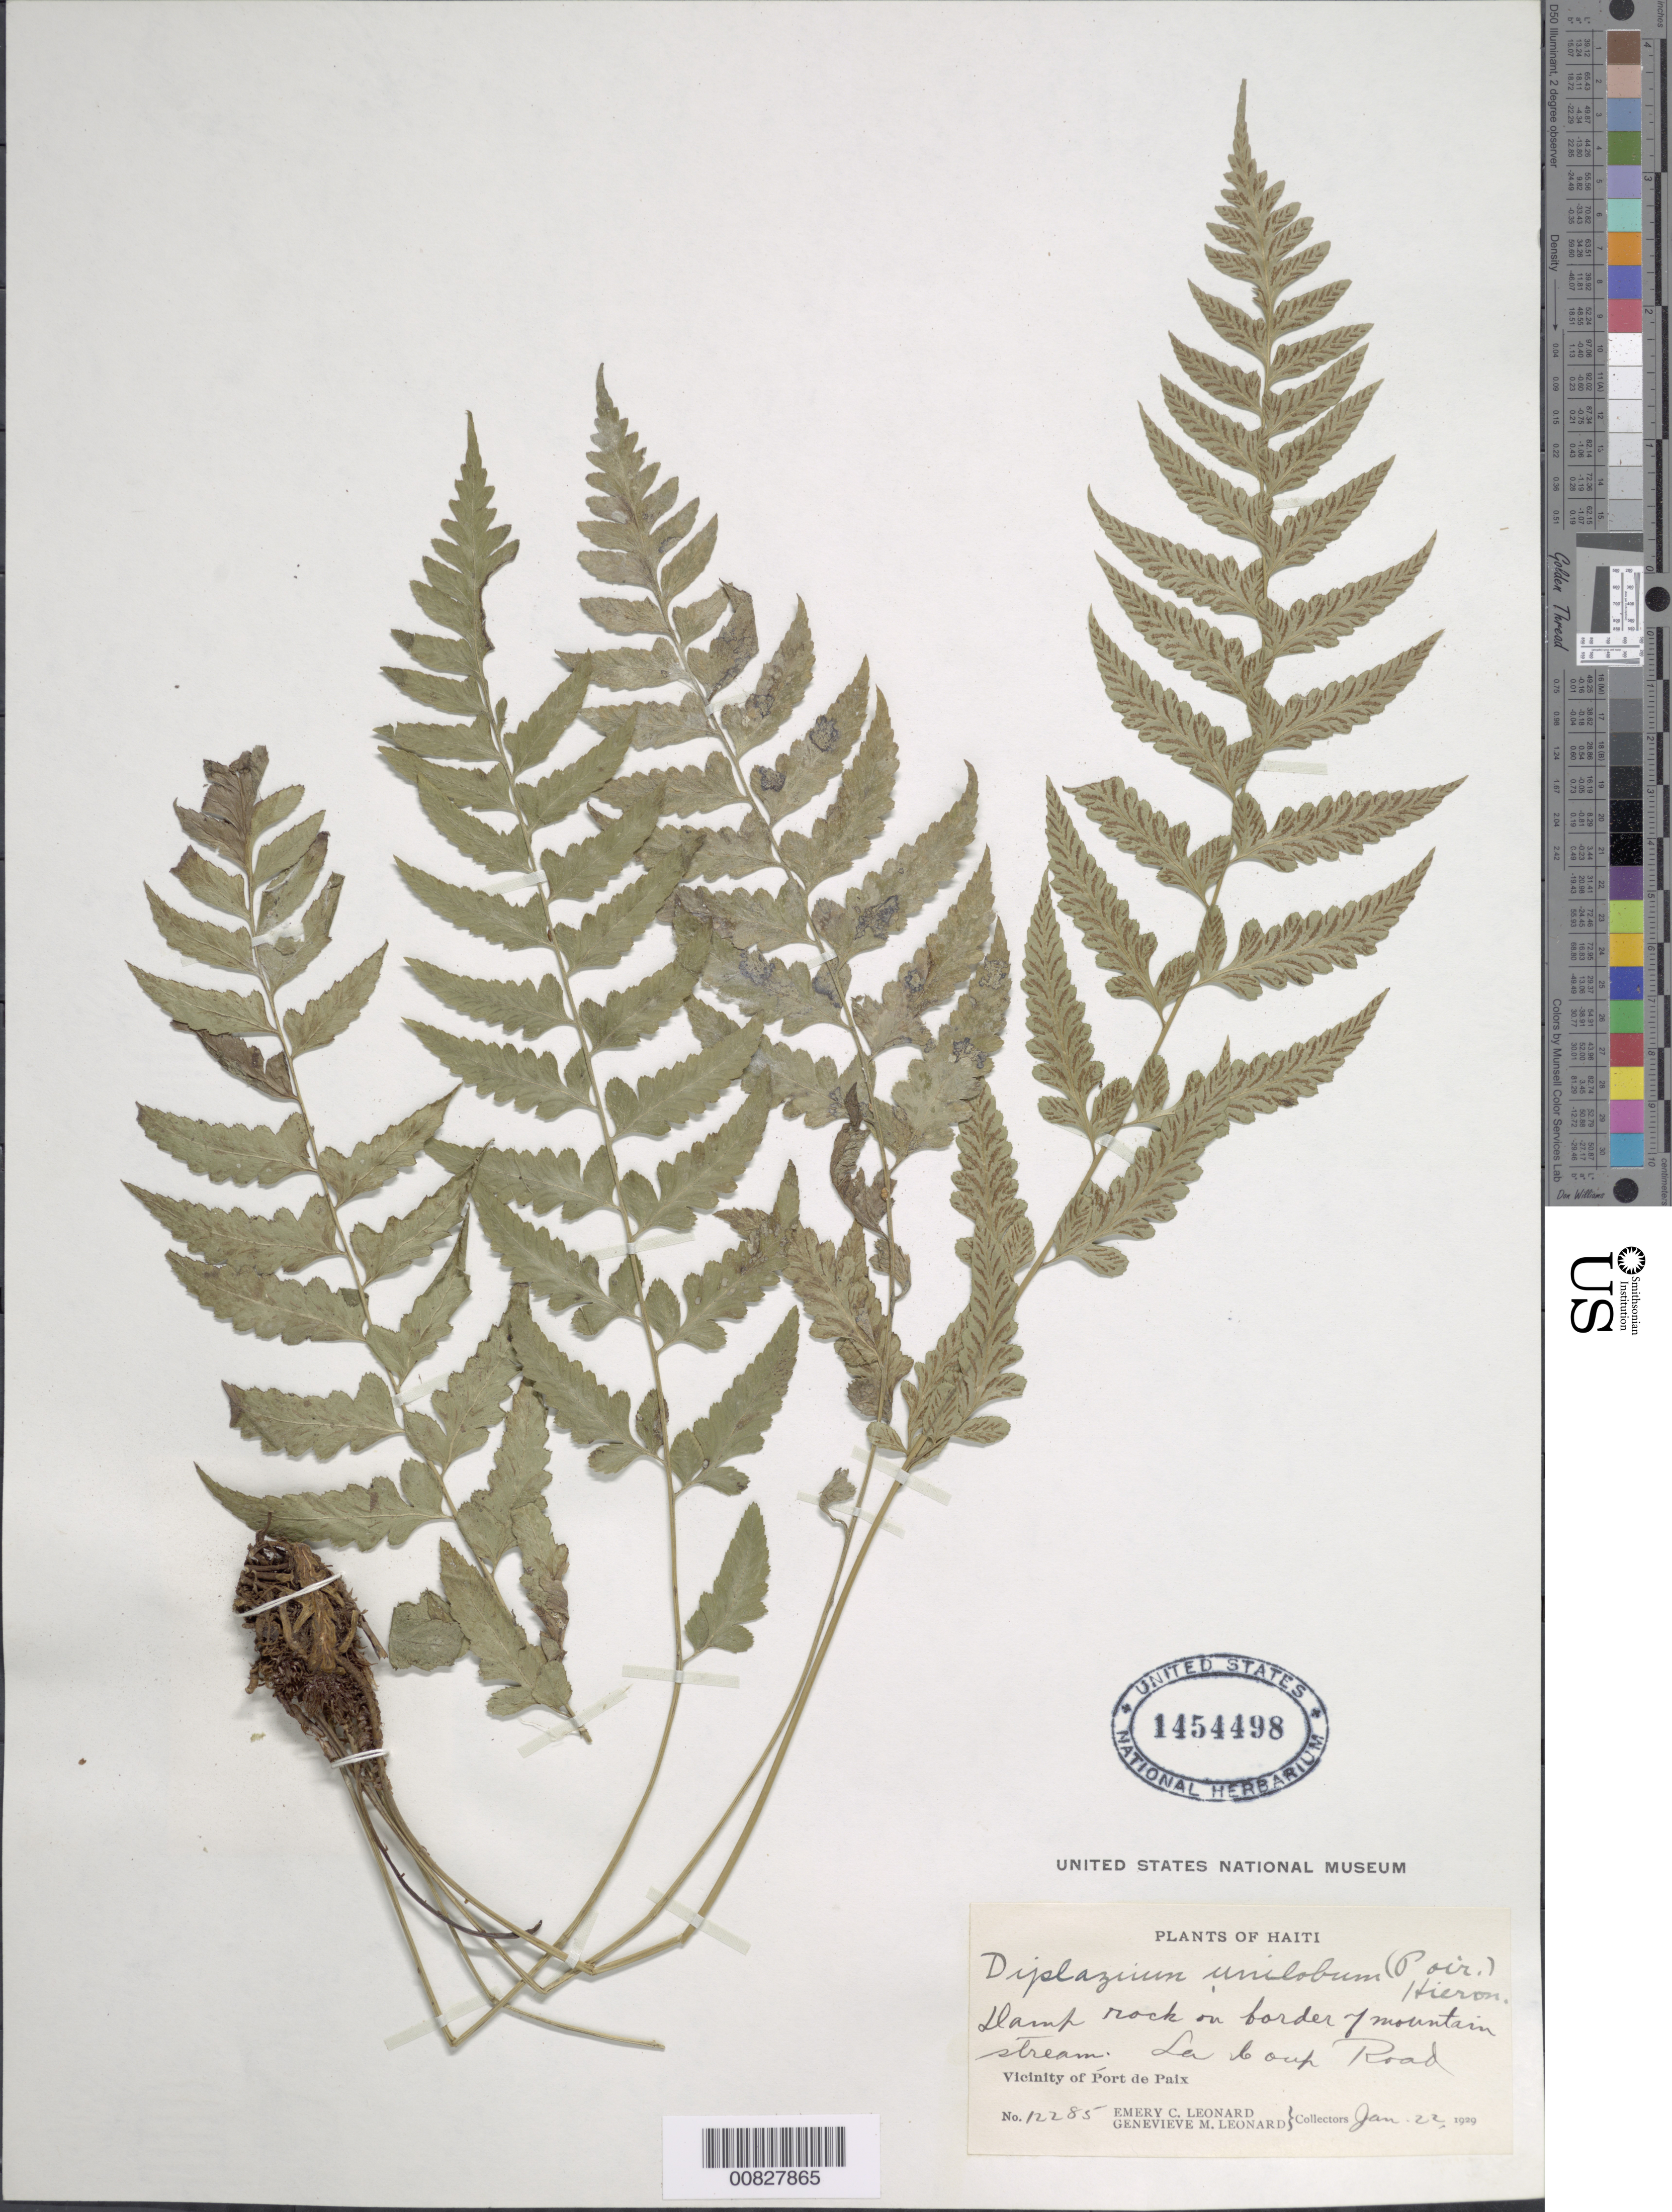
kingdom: Plantae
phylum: Tracheophyta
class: Polypodiopsida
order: Polypodiales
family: Athyriaceae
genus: Diplazium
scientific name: Diplazium unilobum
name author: (Poir.) Hieron.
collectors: E. C. Leonard & G. M. Leonard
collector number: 12285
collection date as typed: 22 Jan 1929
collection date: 1929-01-22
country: Haiti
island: Hispaniola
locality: Port de Paix, La Coup Road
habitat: Damp rock on border of mountain stream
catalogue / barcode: US 1454498